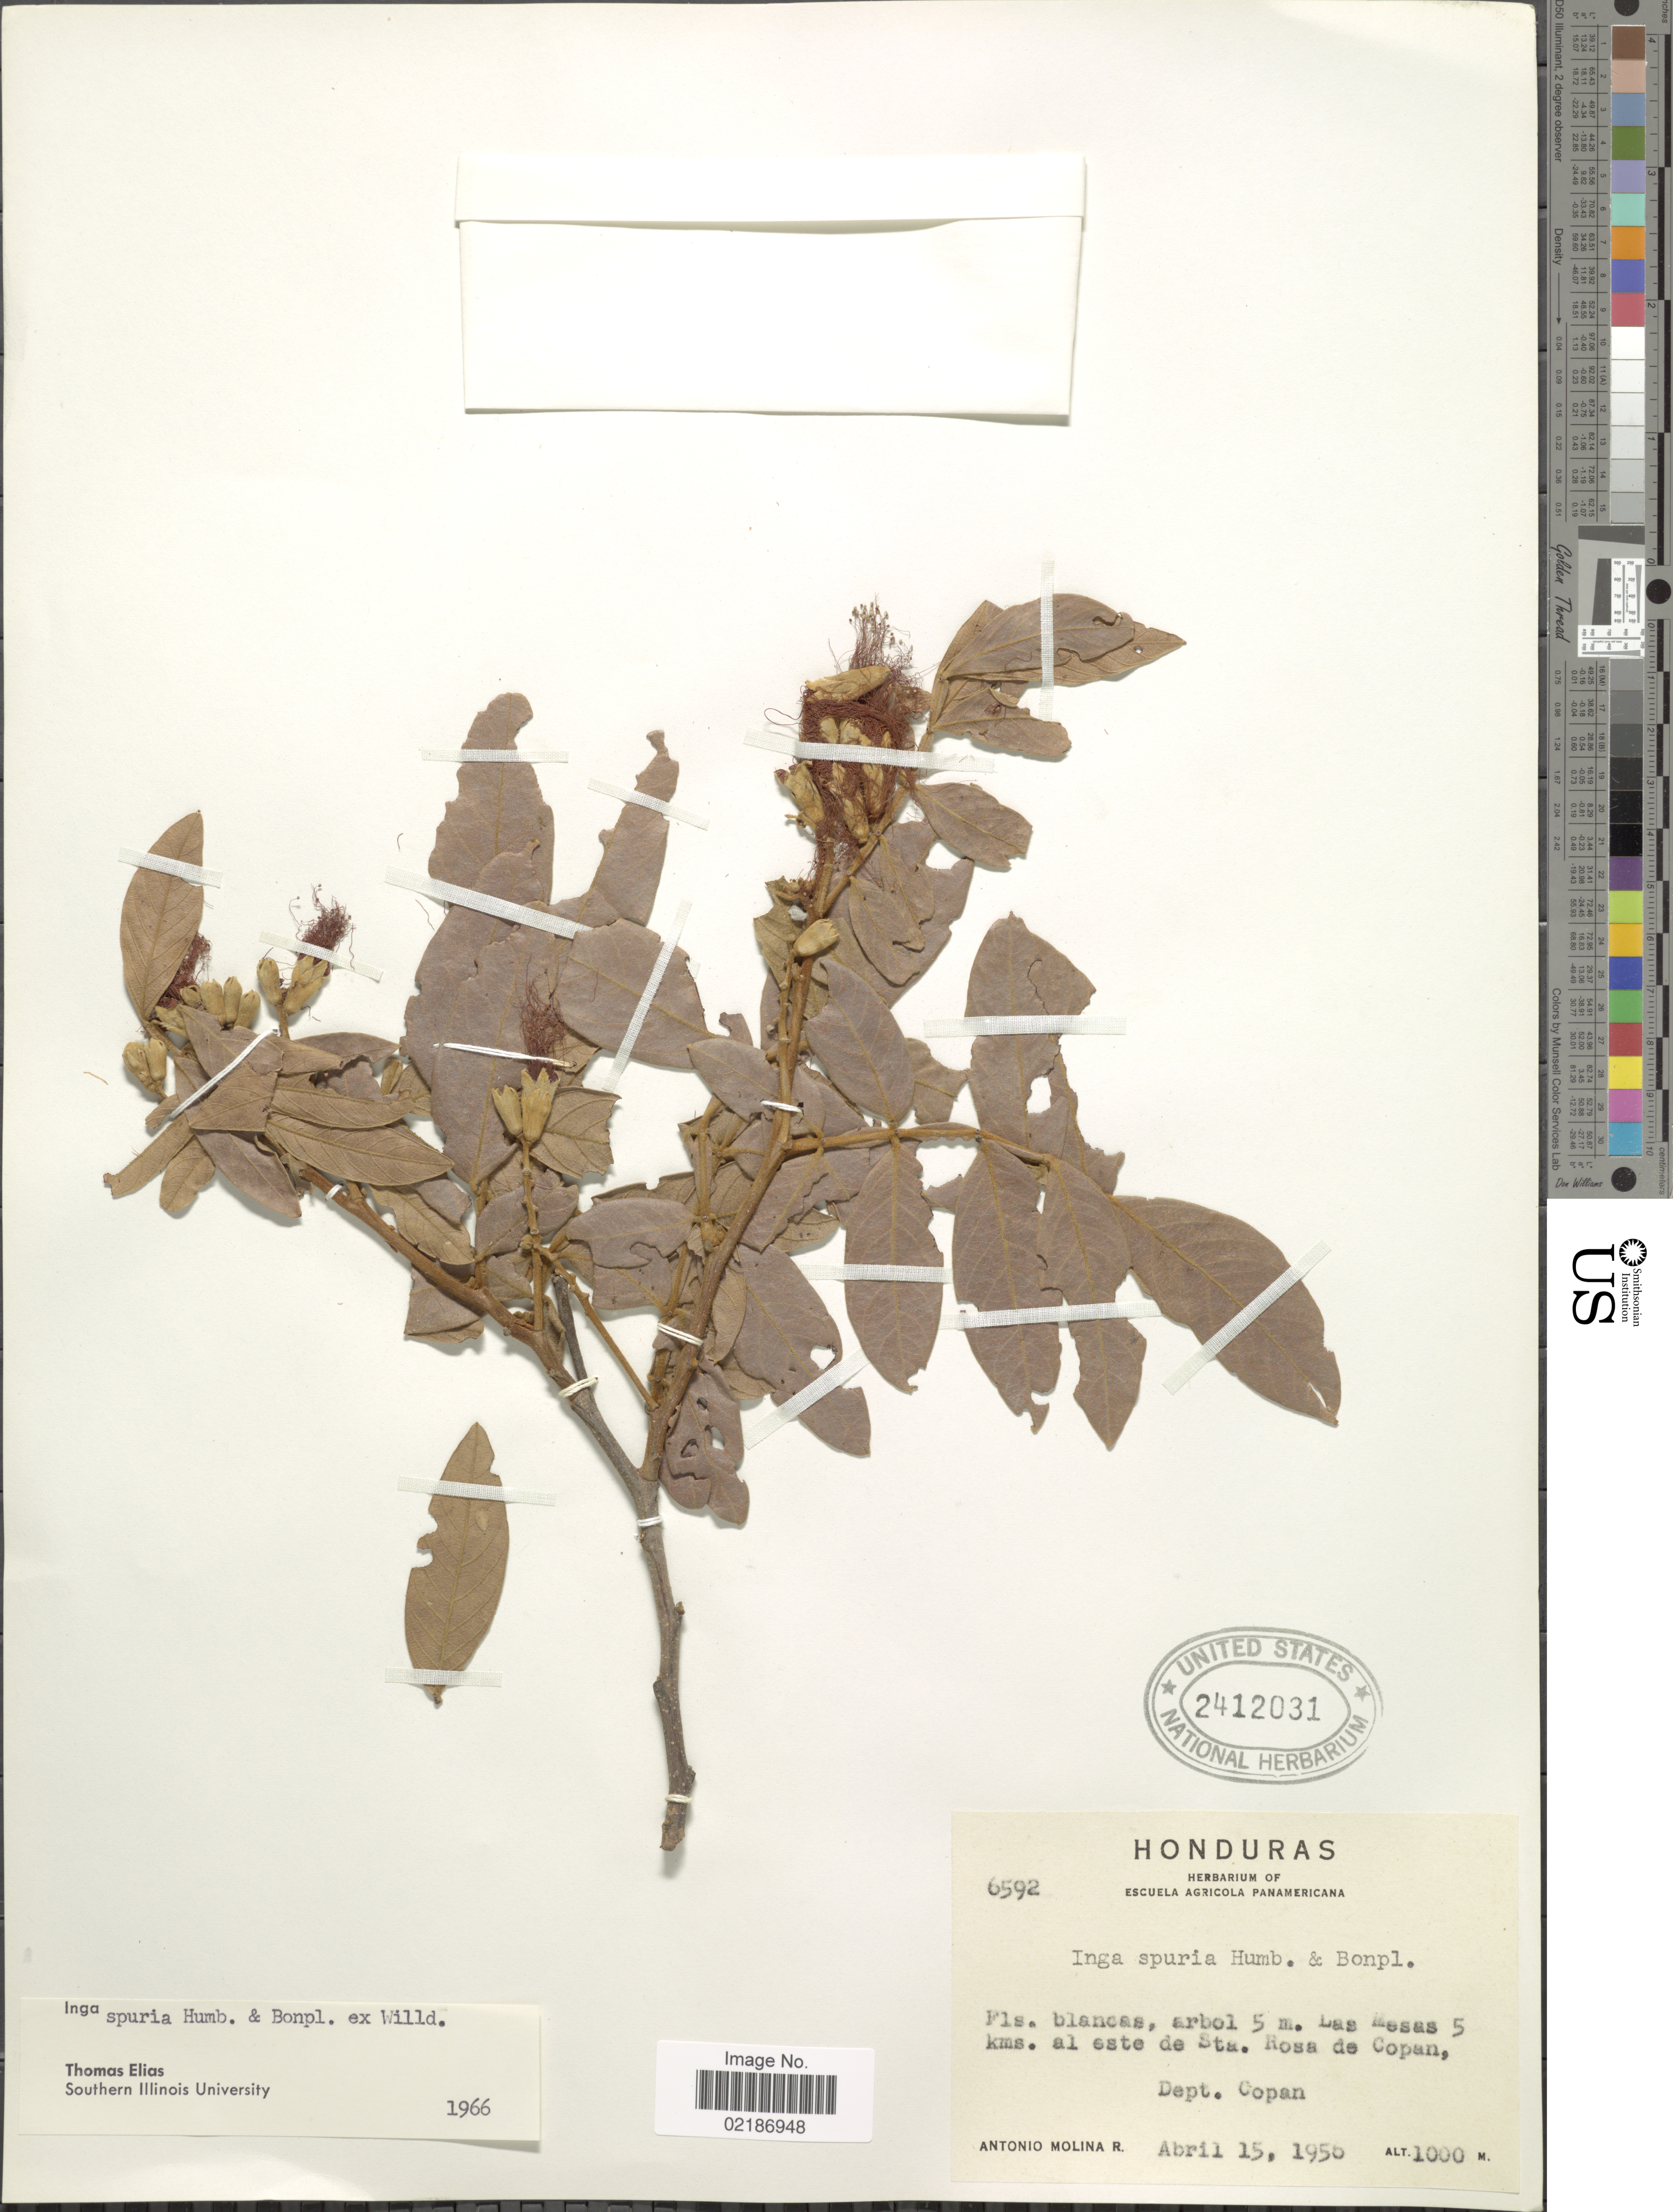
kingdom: Plantae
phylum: Tracheophyta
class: Magnoliopsida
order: Fabales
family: Fabaceae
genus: Inga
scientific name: Inga vera subsp. vera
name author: Willd.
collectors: A. Molina R.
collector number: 6592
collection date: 1956-04-15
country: Honduras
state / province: Copán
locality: Las Mesas 5 kms al este de Sta. Rosa de Copan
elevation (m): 1000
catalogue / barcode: US 2412031